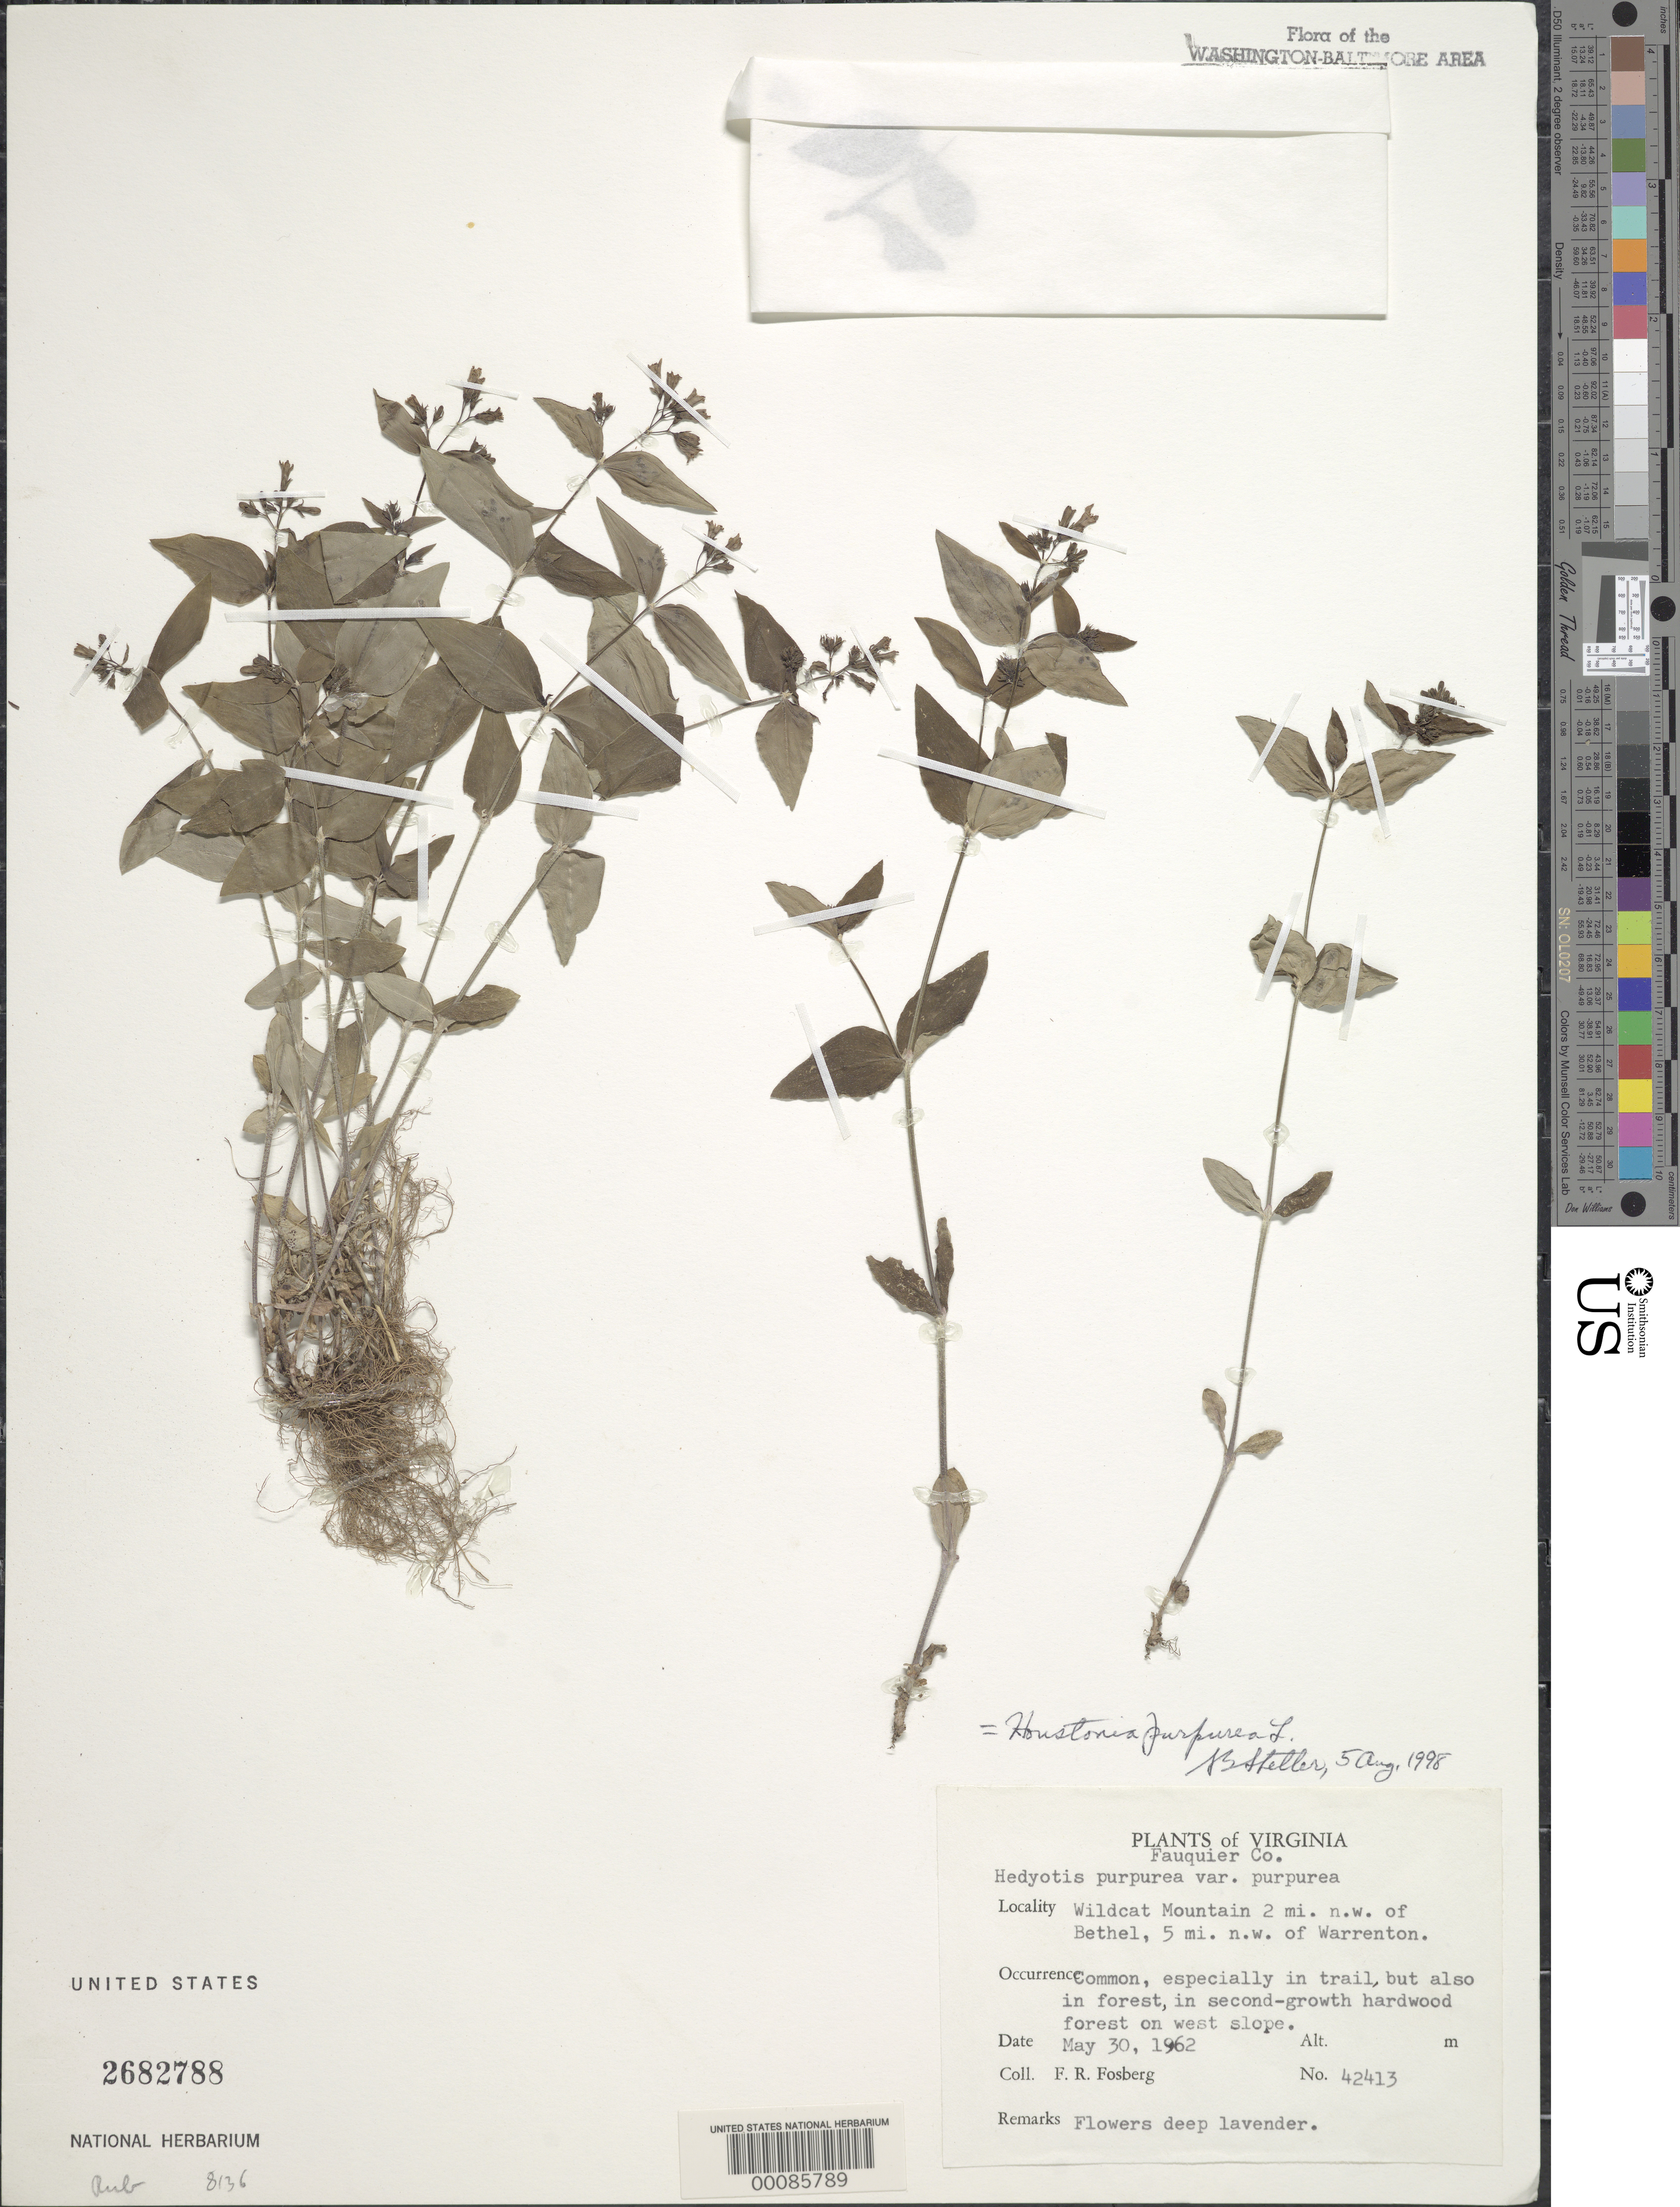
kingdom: Plantae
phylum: Tracheophyta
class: Magnoliopsida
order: Gentianales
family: Rubiaceae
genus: Houstonia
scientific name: Houstonia purpurea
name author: L.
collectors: F. R. Fosberg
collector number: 42413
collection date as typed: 30 May 1962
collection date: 1962-05-30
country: United States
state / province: Virginia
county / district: Fauquier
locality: Wildcat Mt.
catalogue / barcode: US 2682788